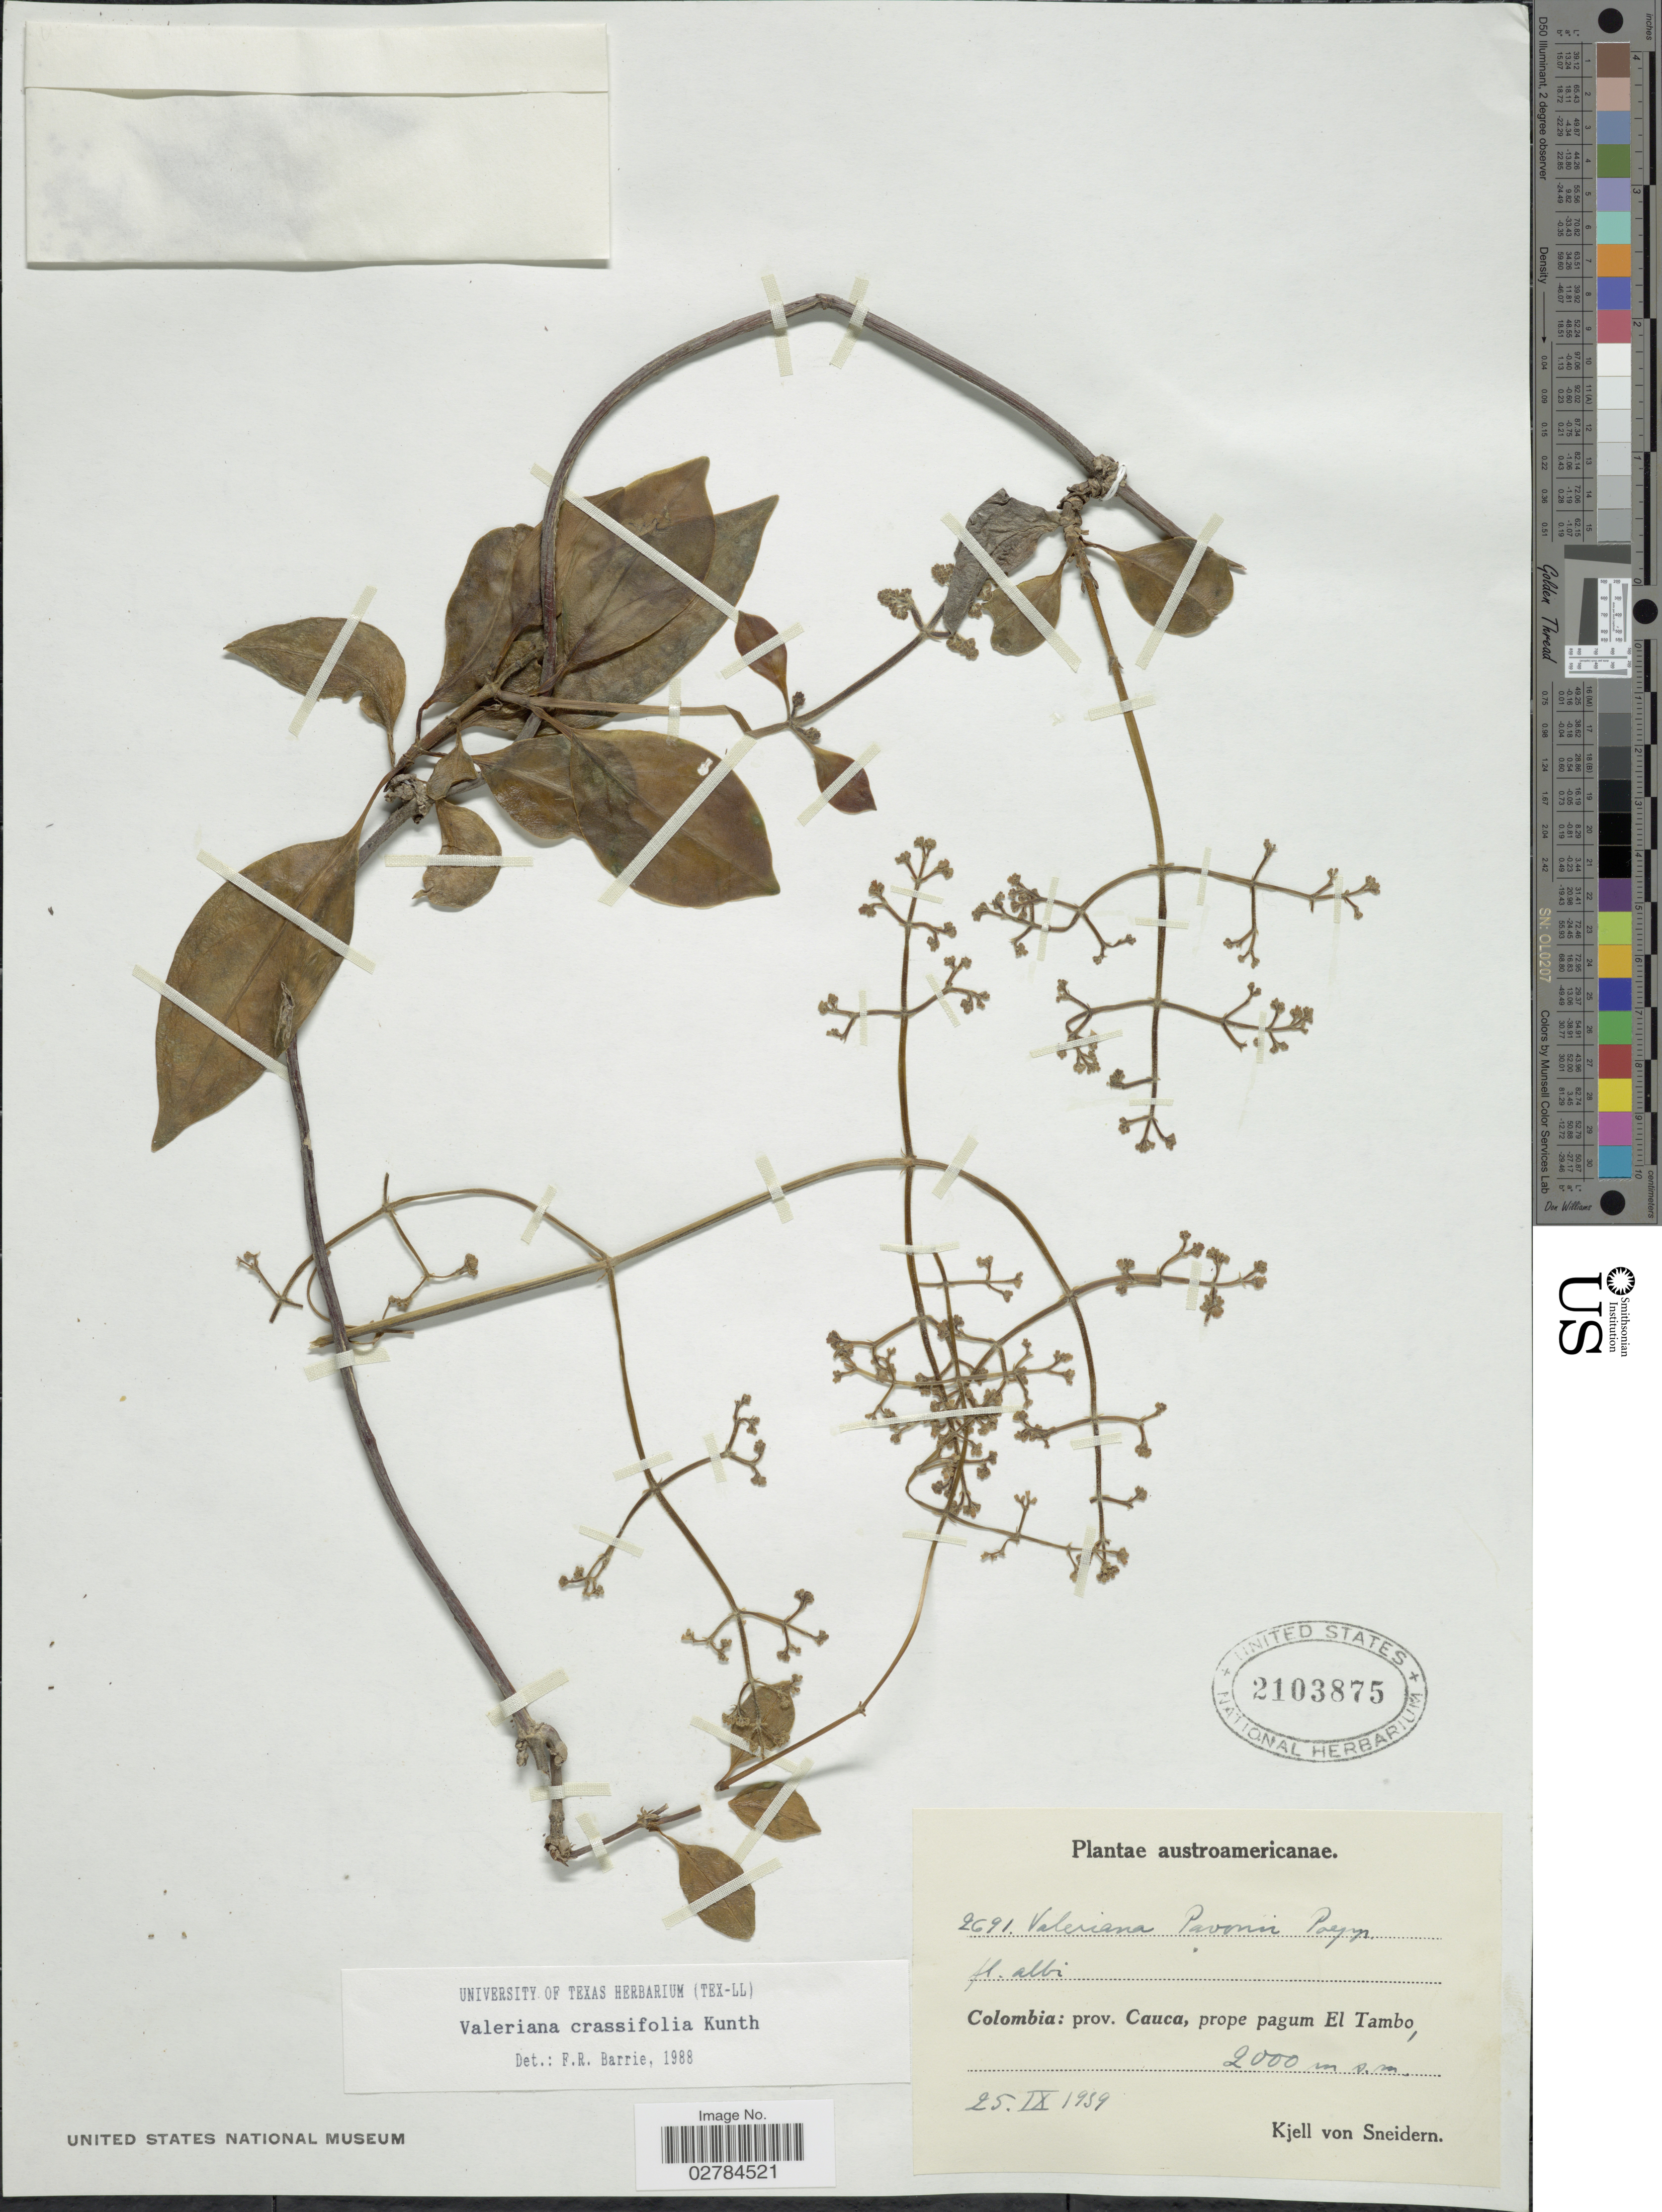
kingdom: Plantae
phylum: Tracheophyta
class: Magnoliopsida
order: Dipsacales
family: Caprifoliaceae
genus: Valeriana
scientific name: Valeriana crassifolia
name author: Kunth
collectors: K. von Sneidern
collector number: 2691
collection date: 1939-09-25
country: Colombia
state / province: Cauca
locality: Prov. Cauca, prope pagum El Tambo.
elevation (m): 2000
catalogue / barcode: US 2103875